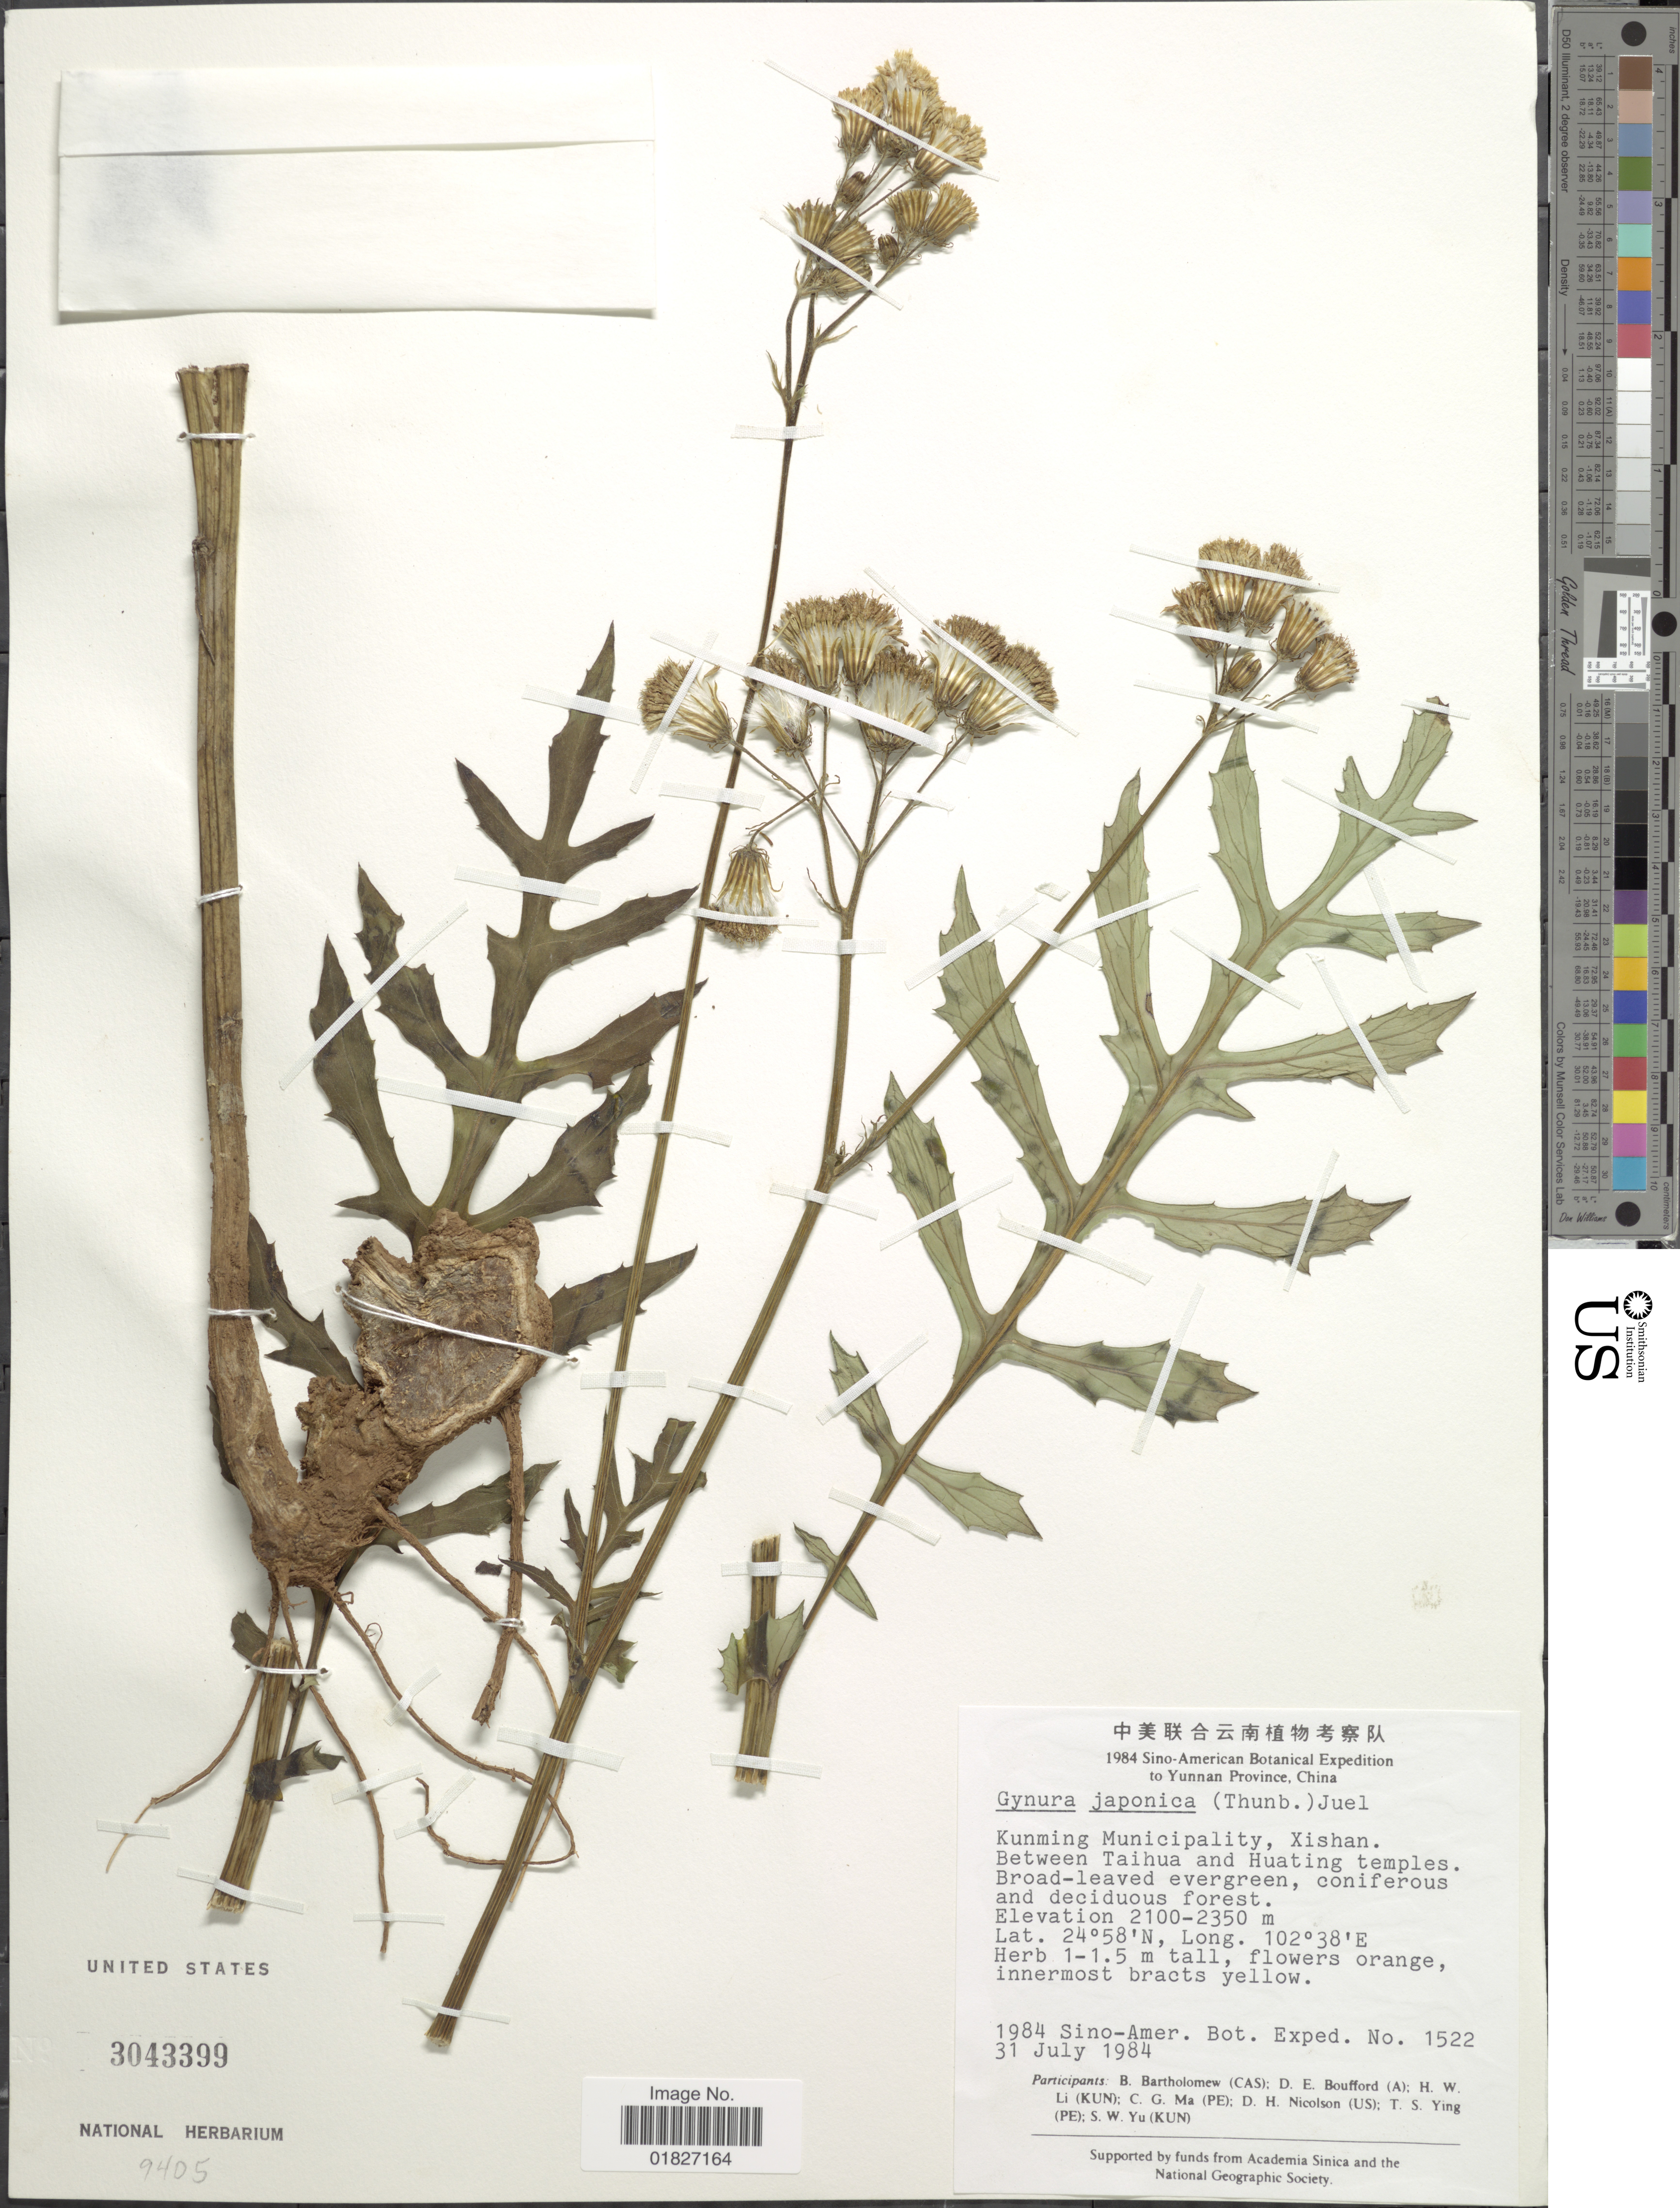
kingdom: Plantae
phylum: Tracheophyta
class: Magnoliopsida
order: Asterales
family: Asteraceae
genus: Gynura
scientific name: Gynura japonica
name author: (L. f.) Juel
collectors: Sino-Amer. Bot. Exped. 1984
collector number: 1522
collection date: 1984-07-31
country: China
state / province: Yunnan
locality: Kuming Municipality, Xishan, between Taihua and Huating temples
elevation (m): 2100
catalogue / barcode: US 3043399